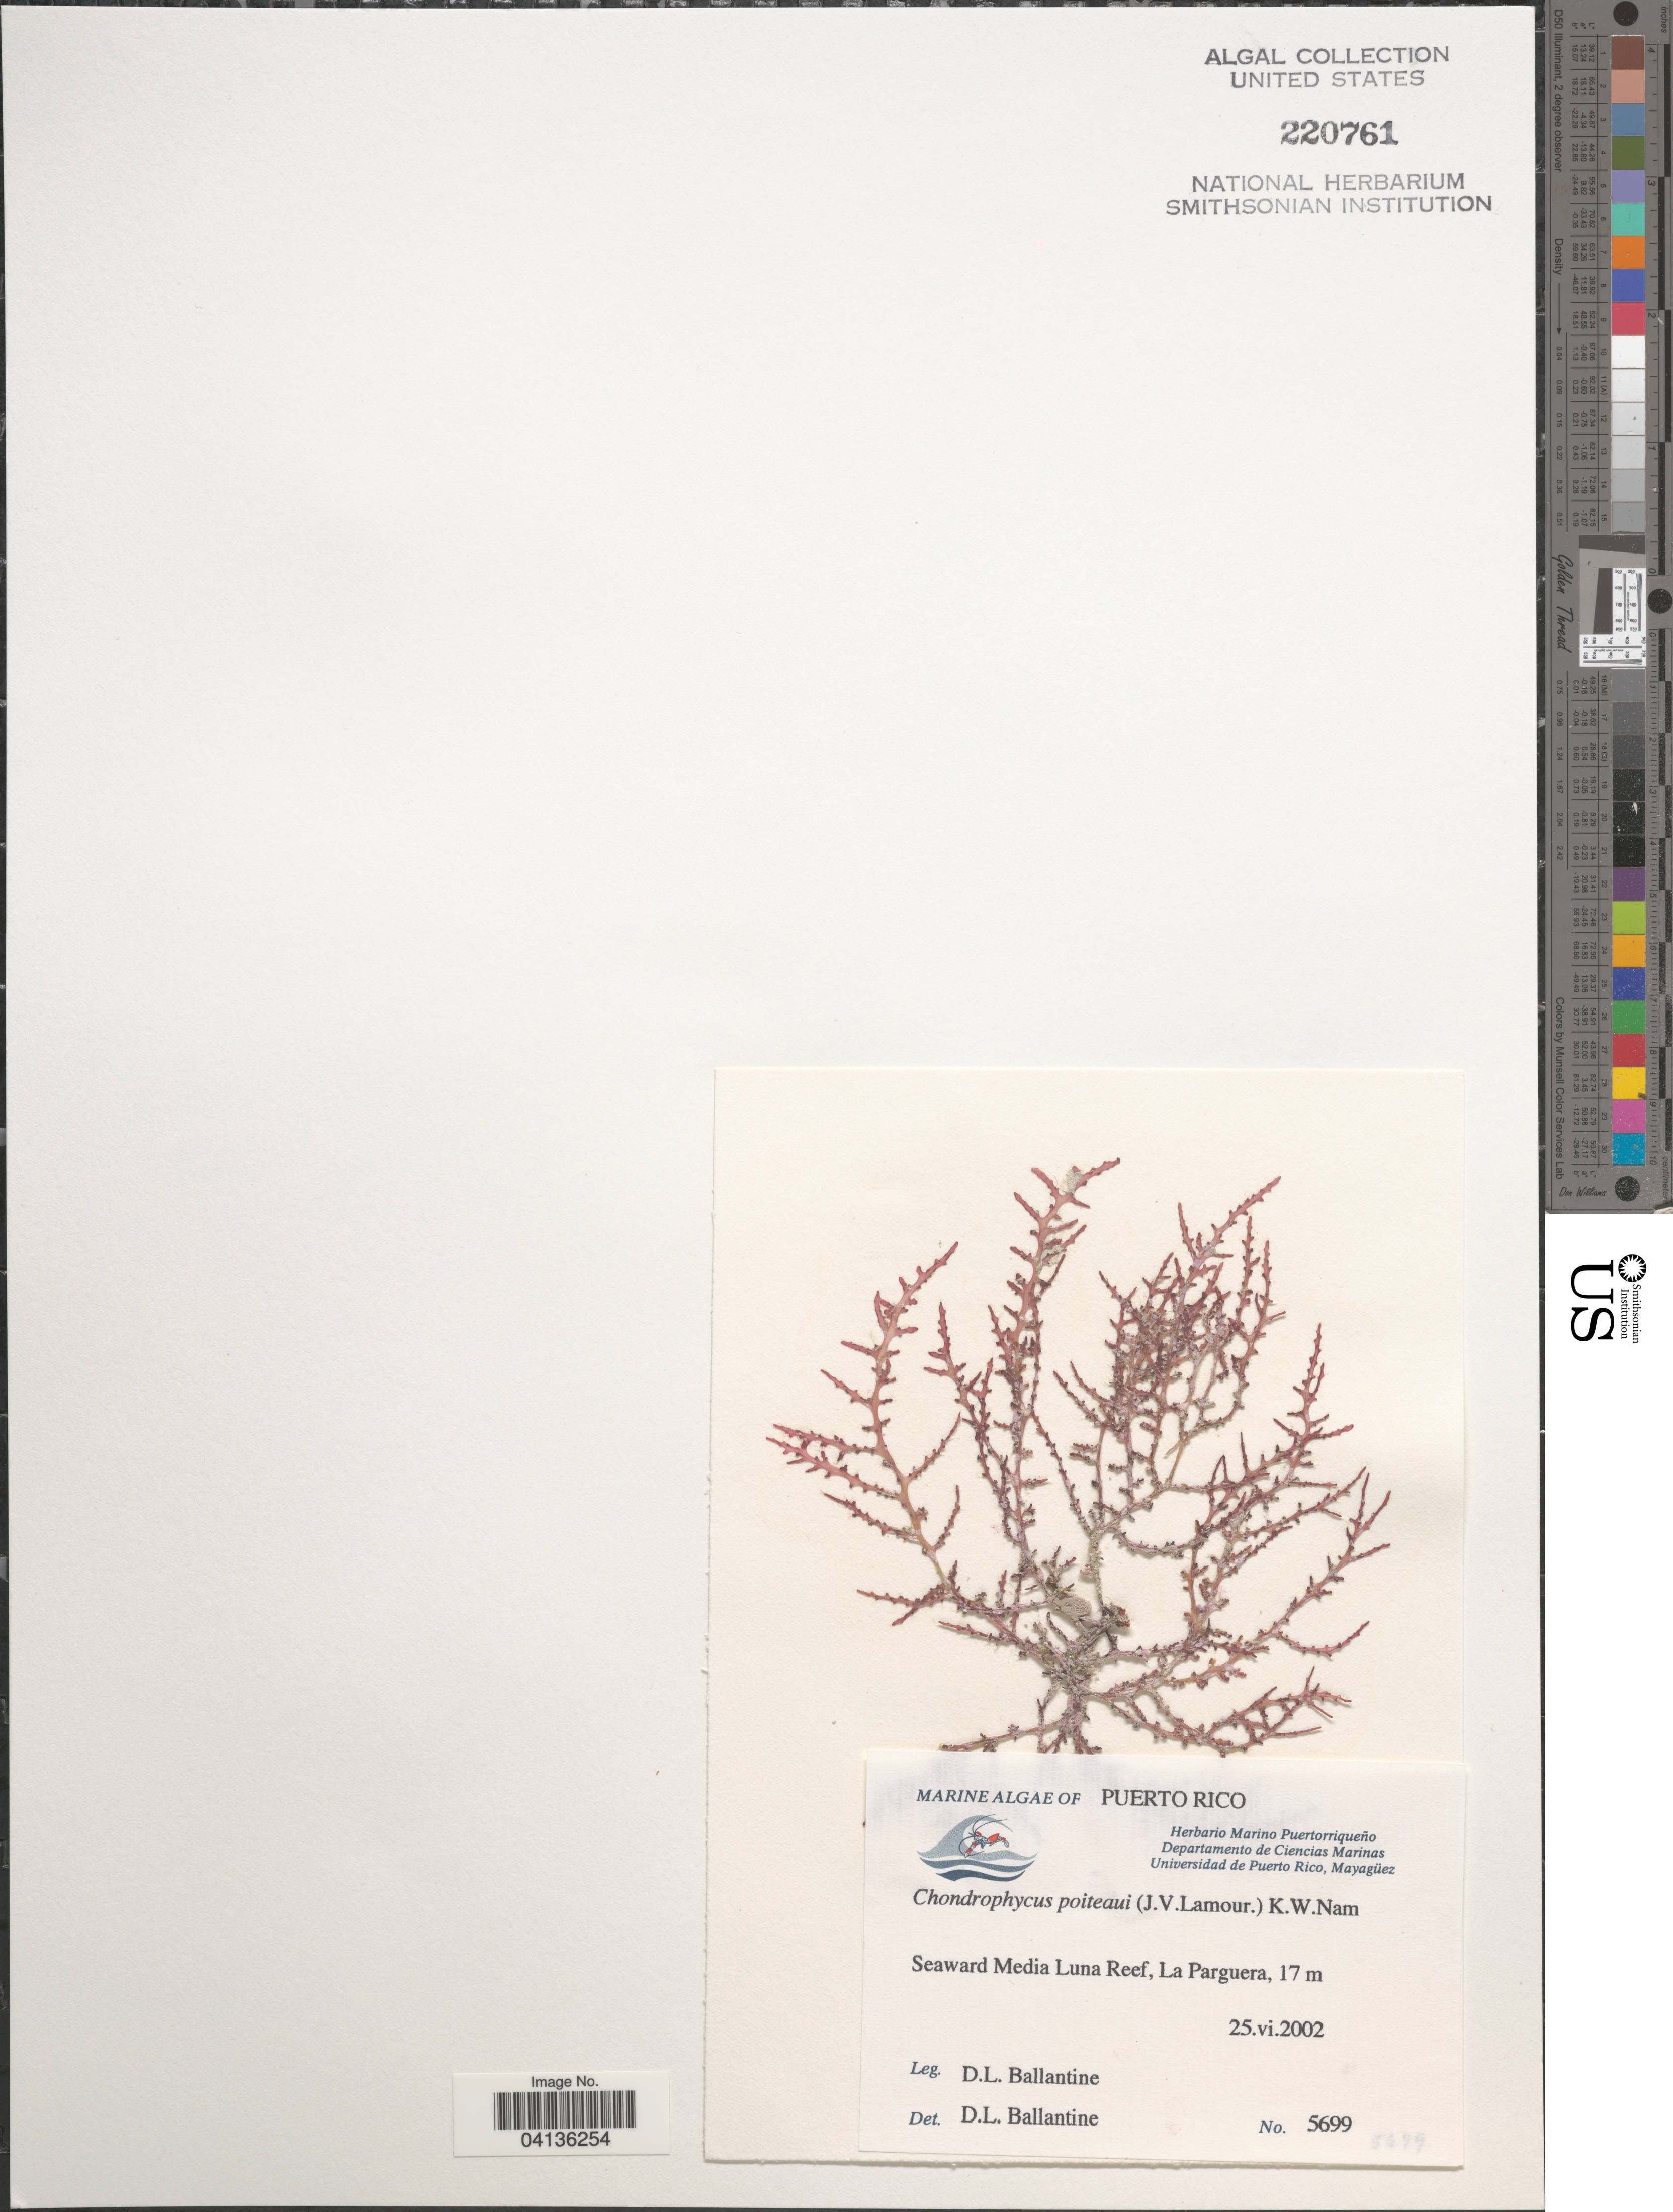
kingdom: Plantae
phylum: Rhodophyta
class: Florideophyceae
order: Ceramiales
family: Rhodomelaceae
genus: Chondrophycus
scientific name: Chondrophycus poiteaui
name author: (J.V.Lamouroux) K.W. Nam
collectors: D.L. Ballantine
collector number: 5699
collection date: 2002-06-25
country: Puerto Rico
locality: Seaward Media Luna Reef, La Parguera.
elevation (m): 17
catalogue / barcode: US 220761